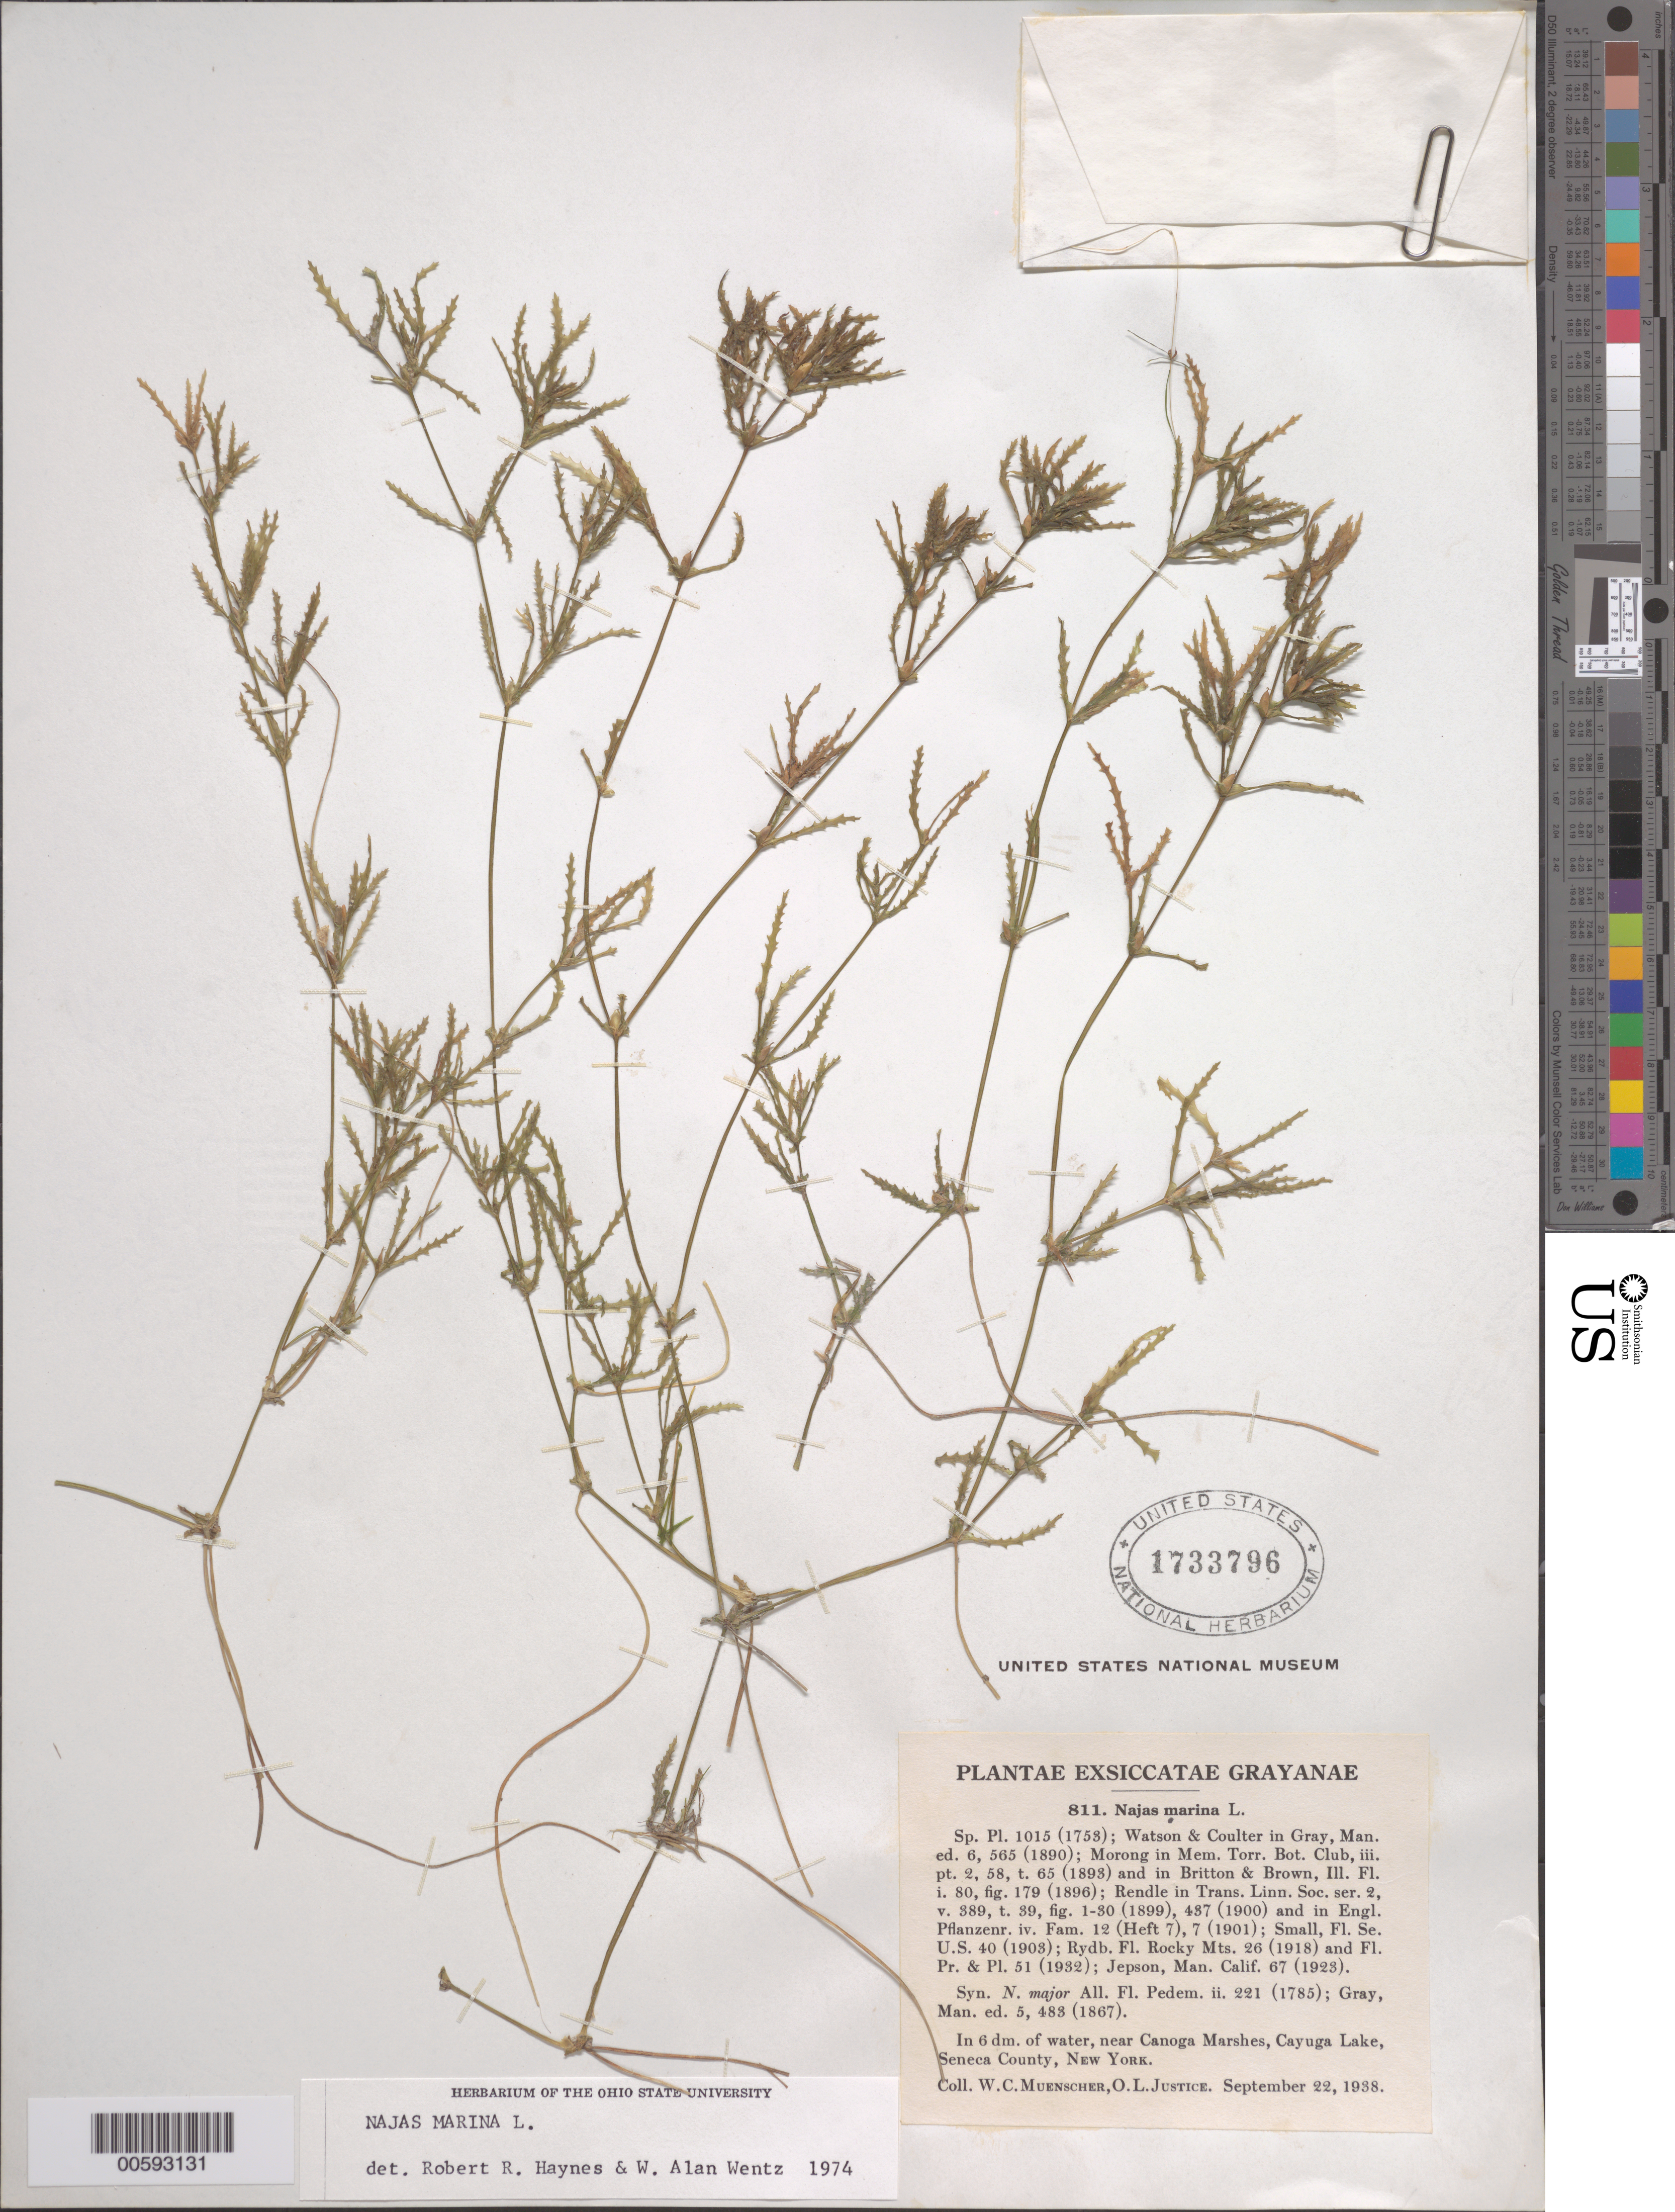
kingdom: Plantae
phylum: Tracheophyta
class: Liliopsida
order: Alismatales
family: Hydrocharitaceae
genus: Najas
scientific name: Najas marina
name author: L.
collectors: W. Muenscher & O. Justice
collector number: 811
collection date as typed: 22 Sep 1938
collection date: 1938-09-22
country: United States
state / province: New York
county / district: Seneca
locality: Cayuga Lake, near Canoga Marshes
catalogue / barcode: US 1733796